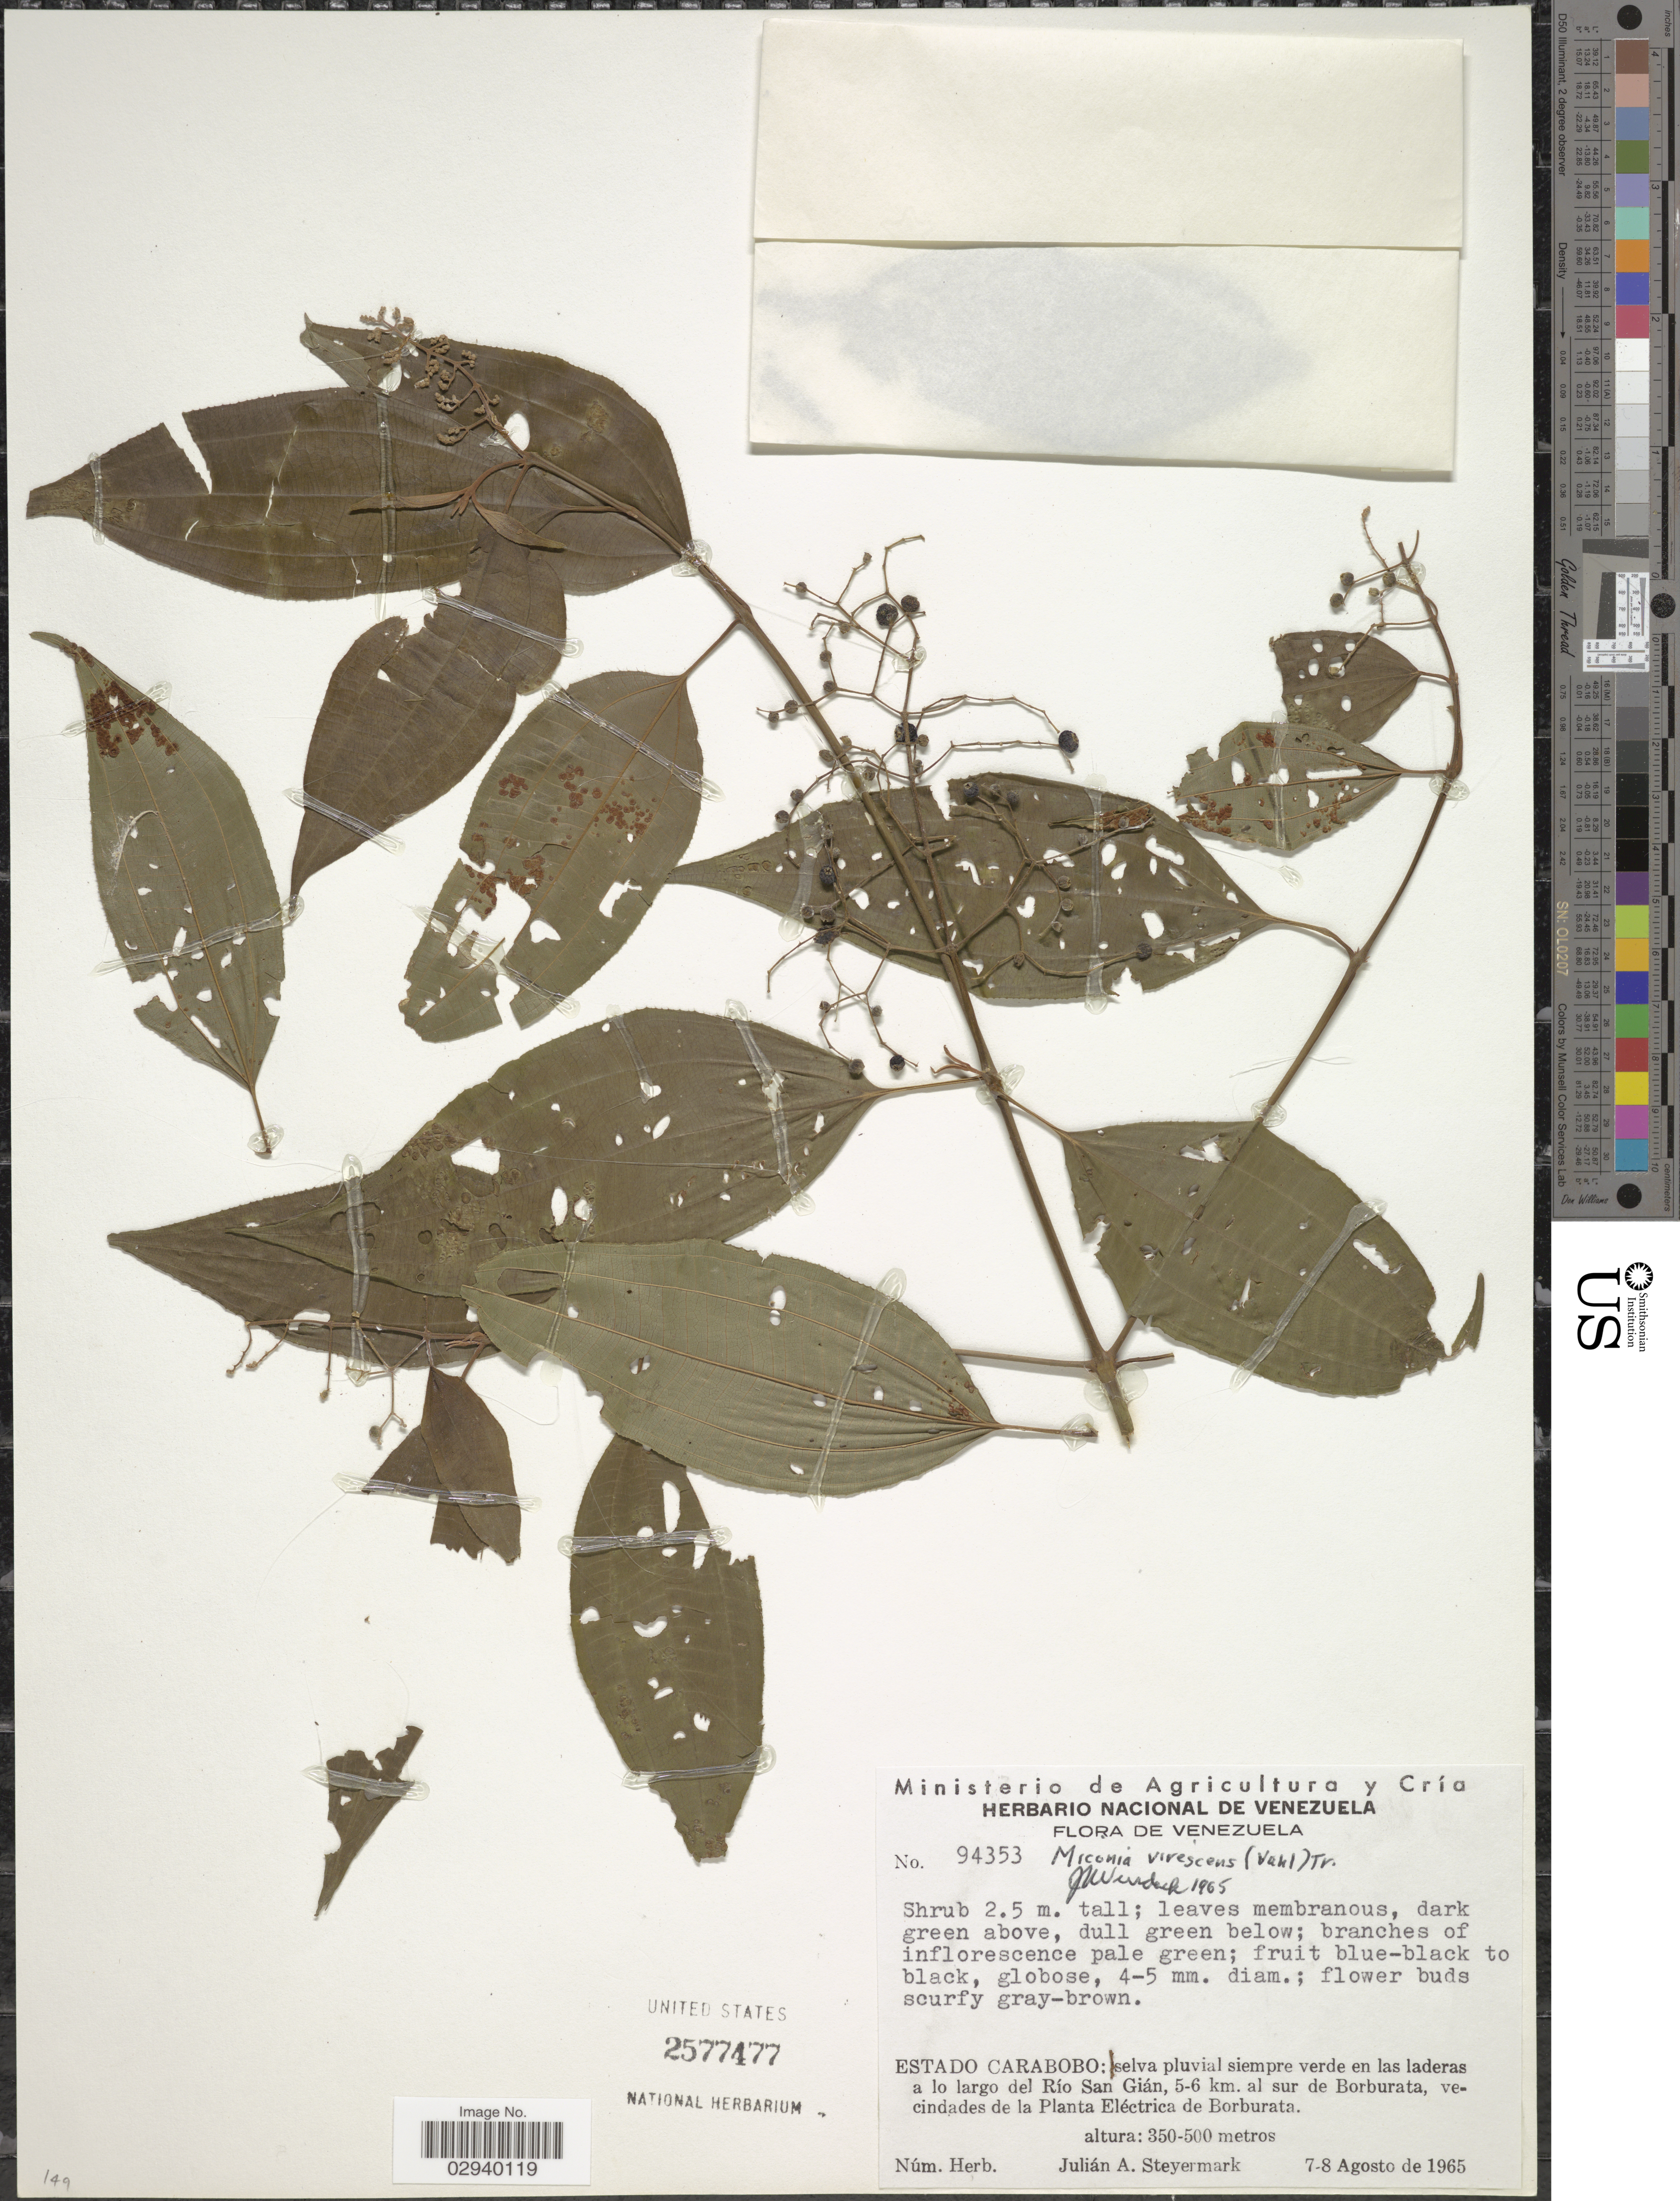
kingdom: Plantae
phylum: Tracheophyta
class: Magnoliopsida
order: Myrtales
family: Melastomataceae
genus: Miconia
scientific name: Miconia laevigata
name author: (L.) D. Don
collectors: J. Steyermark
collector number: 94353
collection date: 1965-08-07/1965-08-08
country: Venezuela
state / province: Carabobo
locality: Selva pluvial siempre verde en las laderas a lo largo del Río San Gián, 5-6 km. al sur de Borburata, vecindades de la Planta Eléctrica de Borburata.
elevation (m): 350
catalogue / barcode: US 2577477